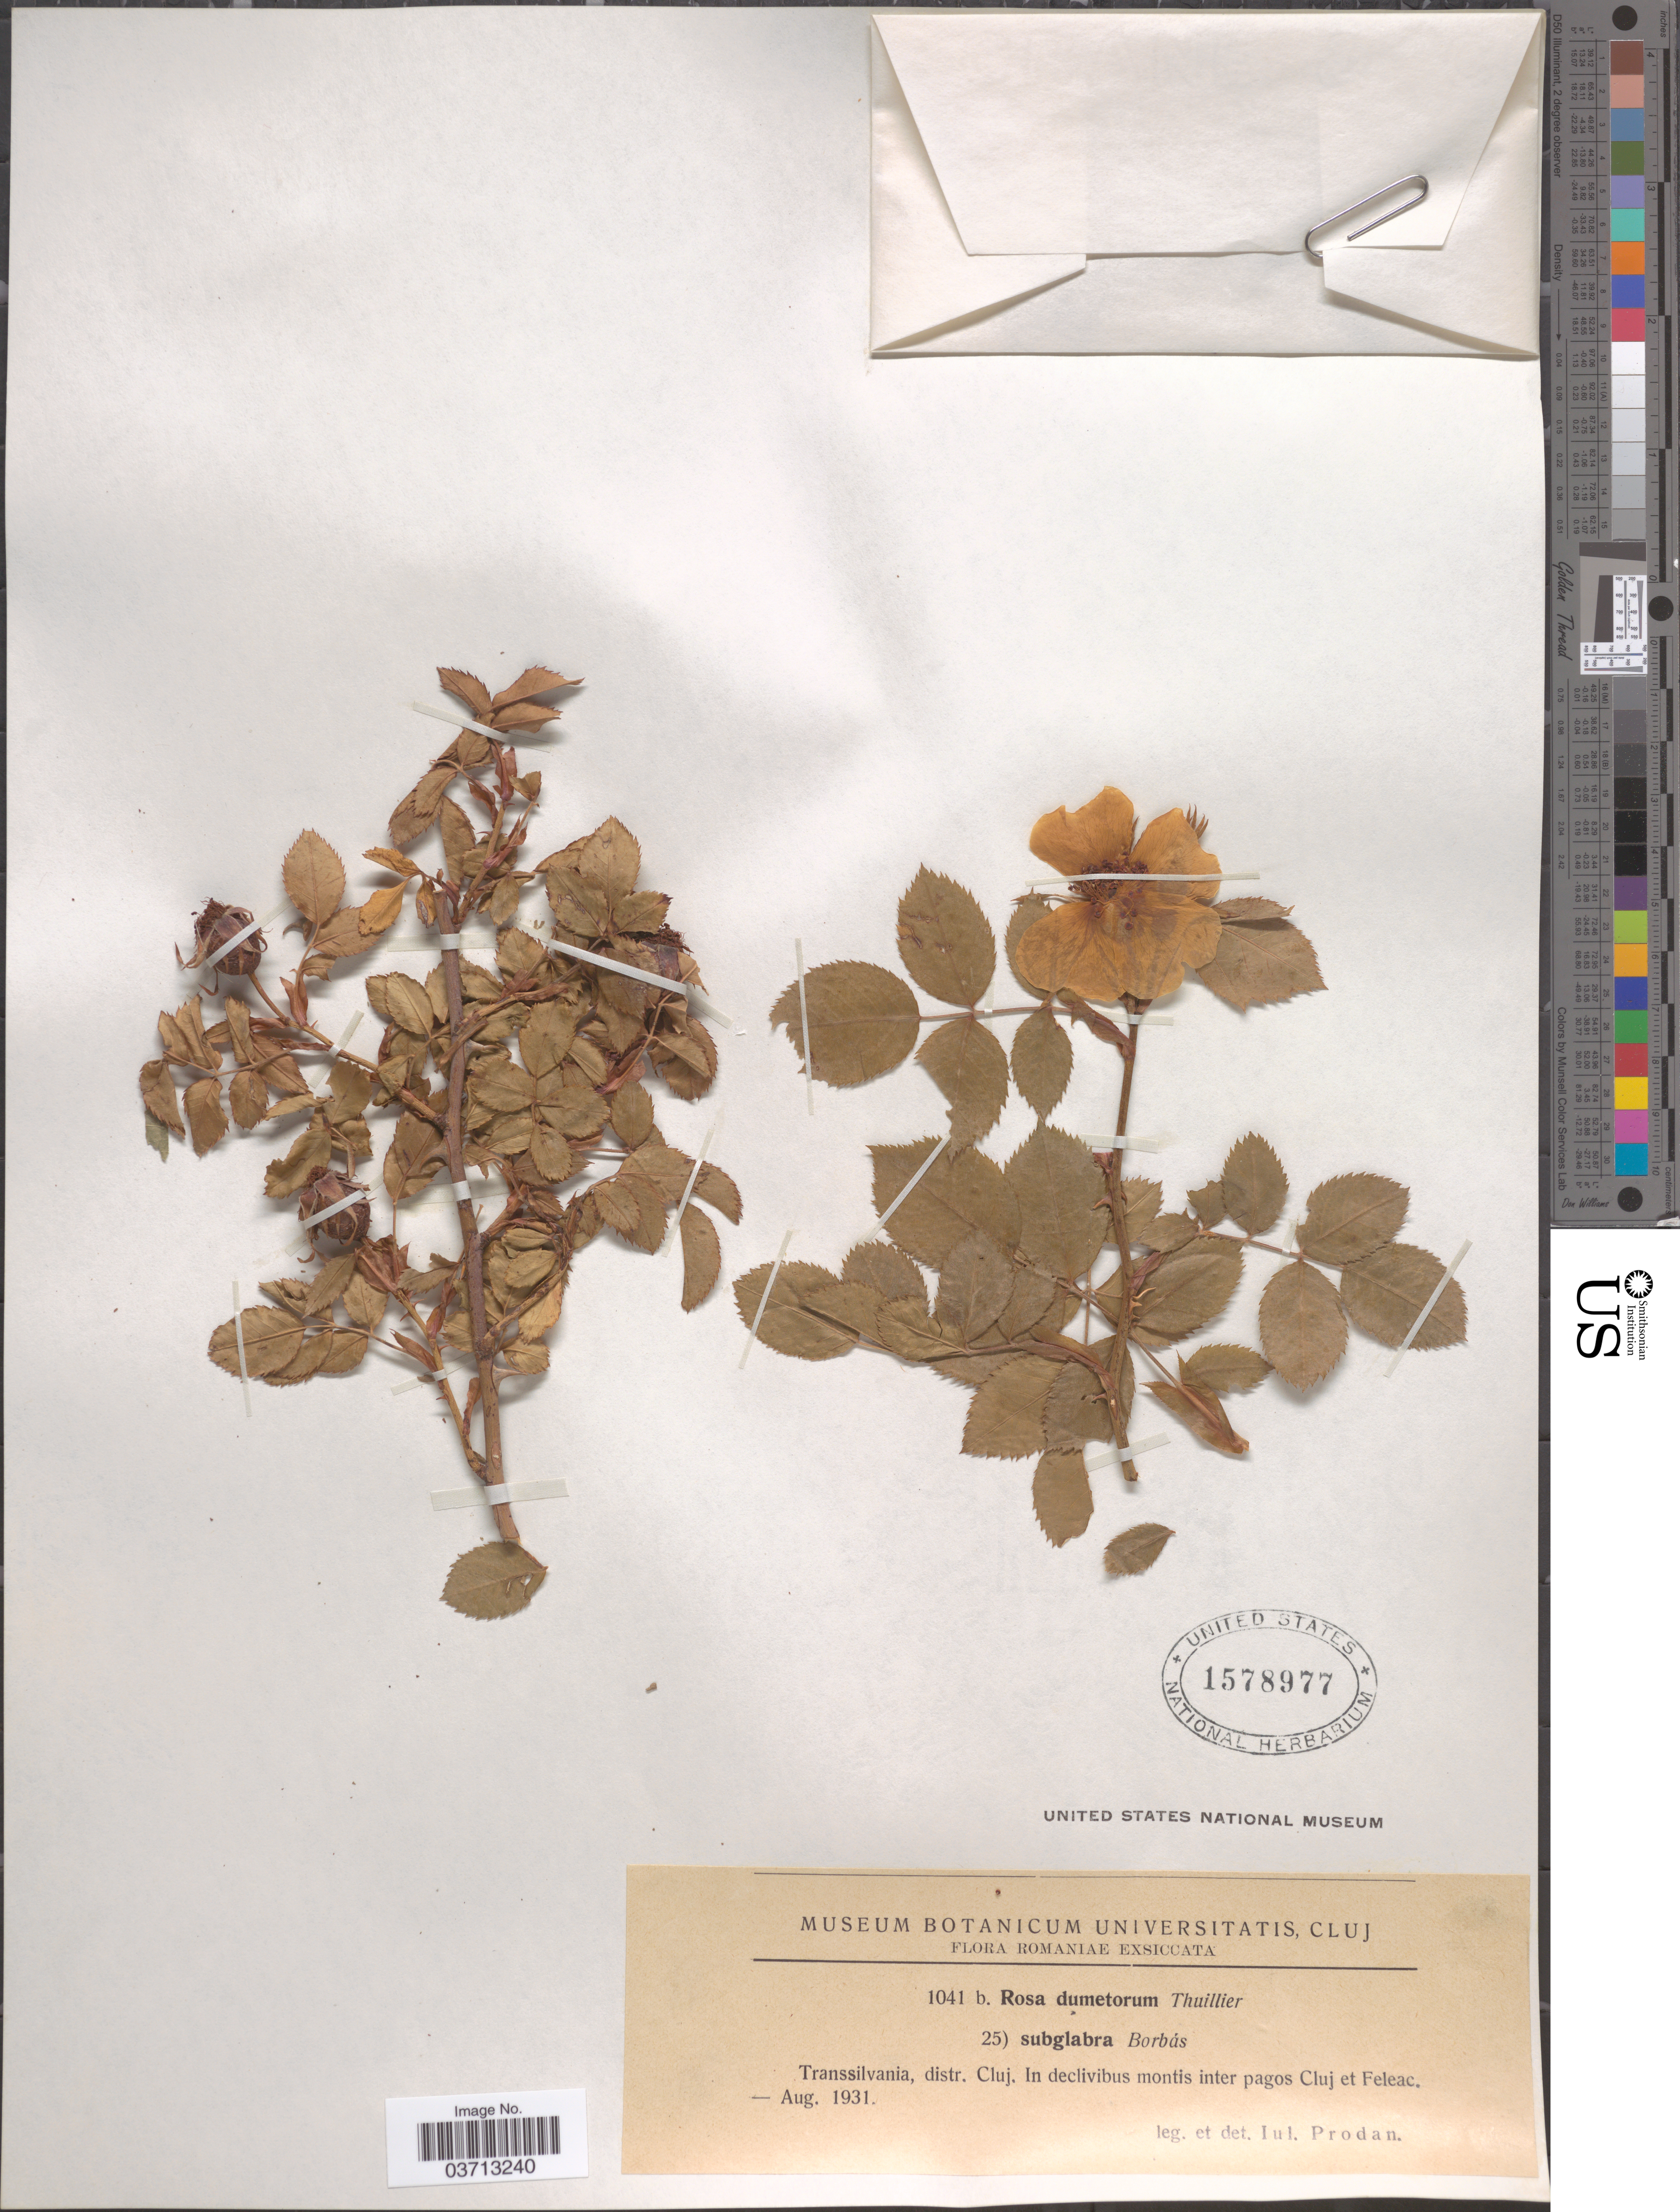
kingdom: Plantae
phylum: Tracheophyta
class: Magnoliopsida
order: Rosales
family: Rosaceae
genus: Rosa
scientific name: Rosa dumetorum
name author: Lange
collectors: I. Prodán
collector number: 1041 b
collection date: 1931-08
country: Romania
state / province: Cluj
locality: Transsilvania, distr. Cluj. In declivibus montis inter pagos Cluj et Feleac.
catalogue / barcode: US 1578977